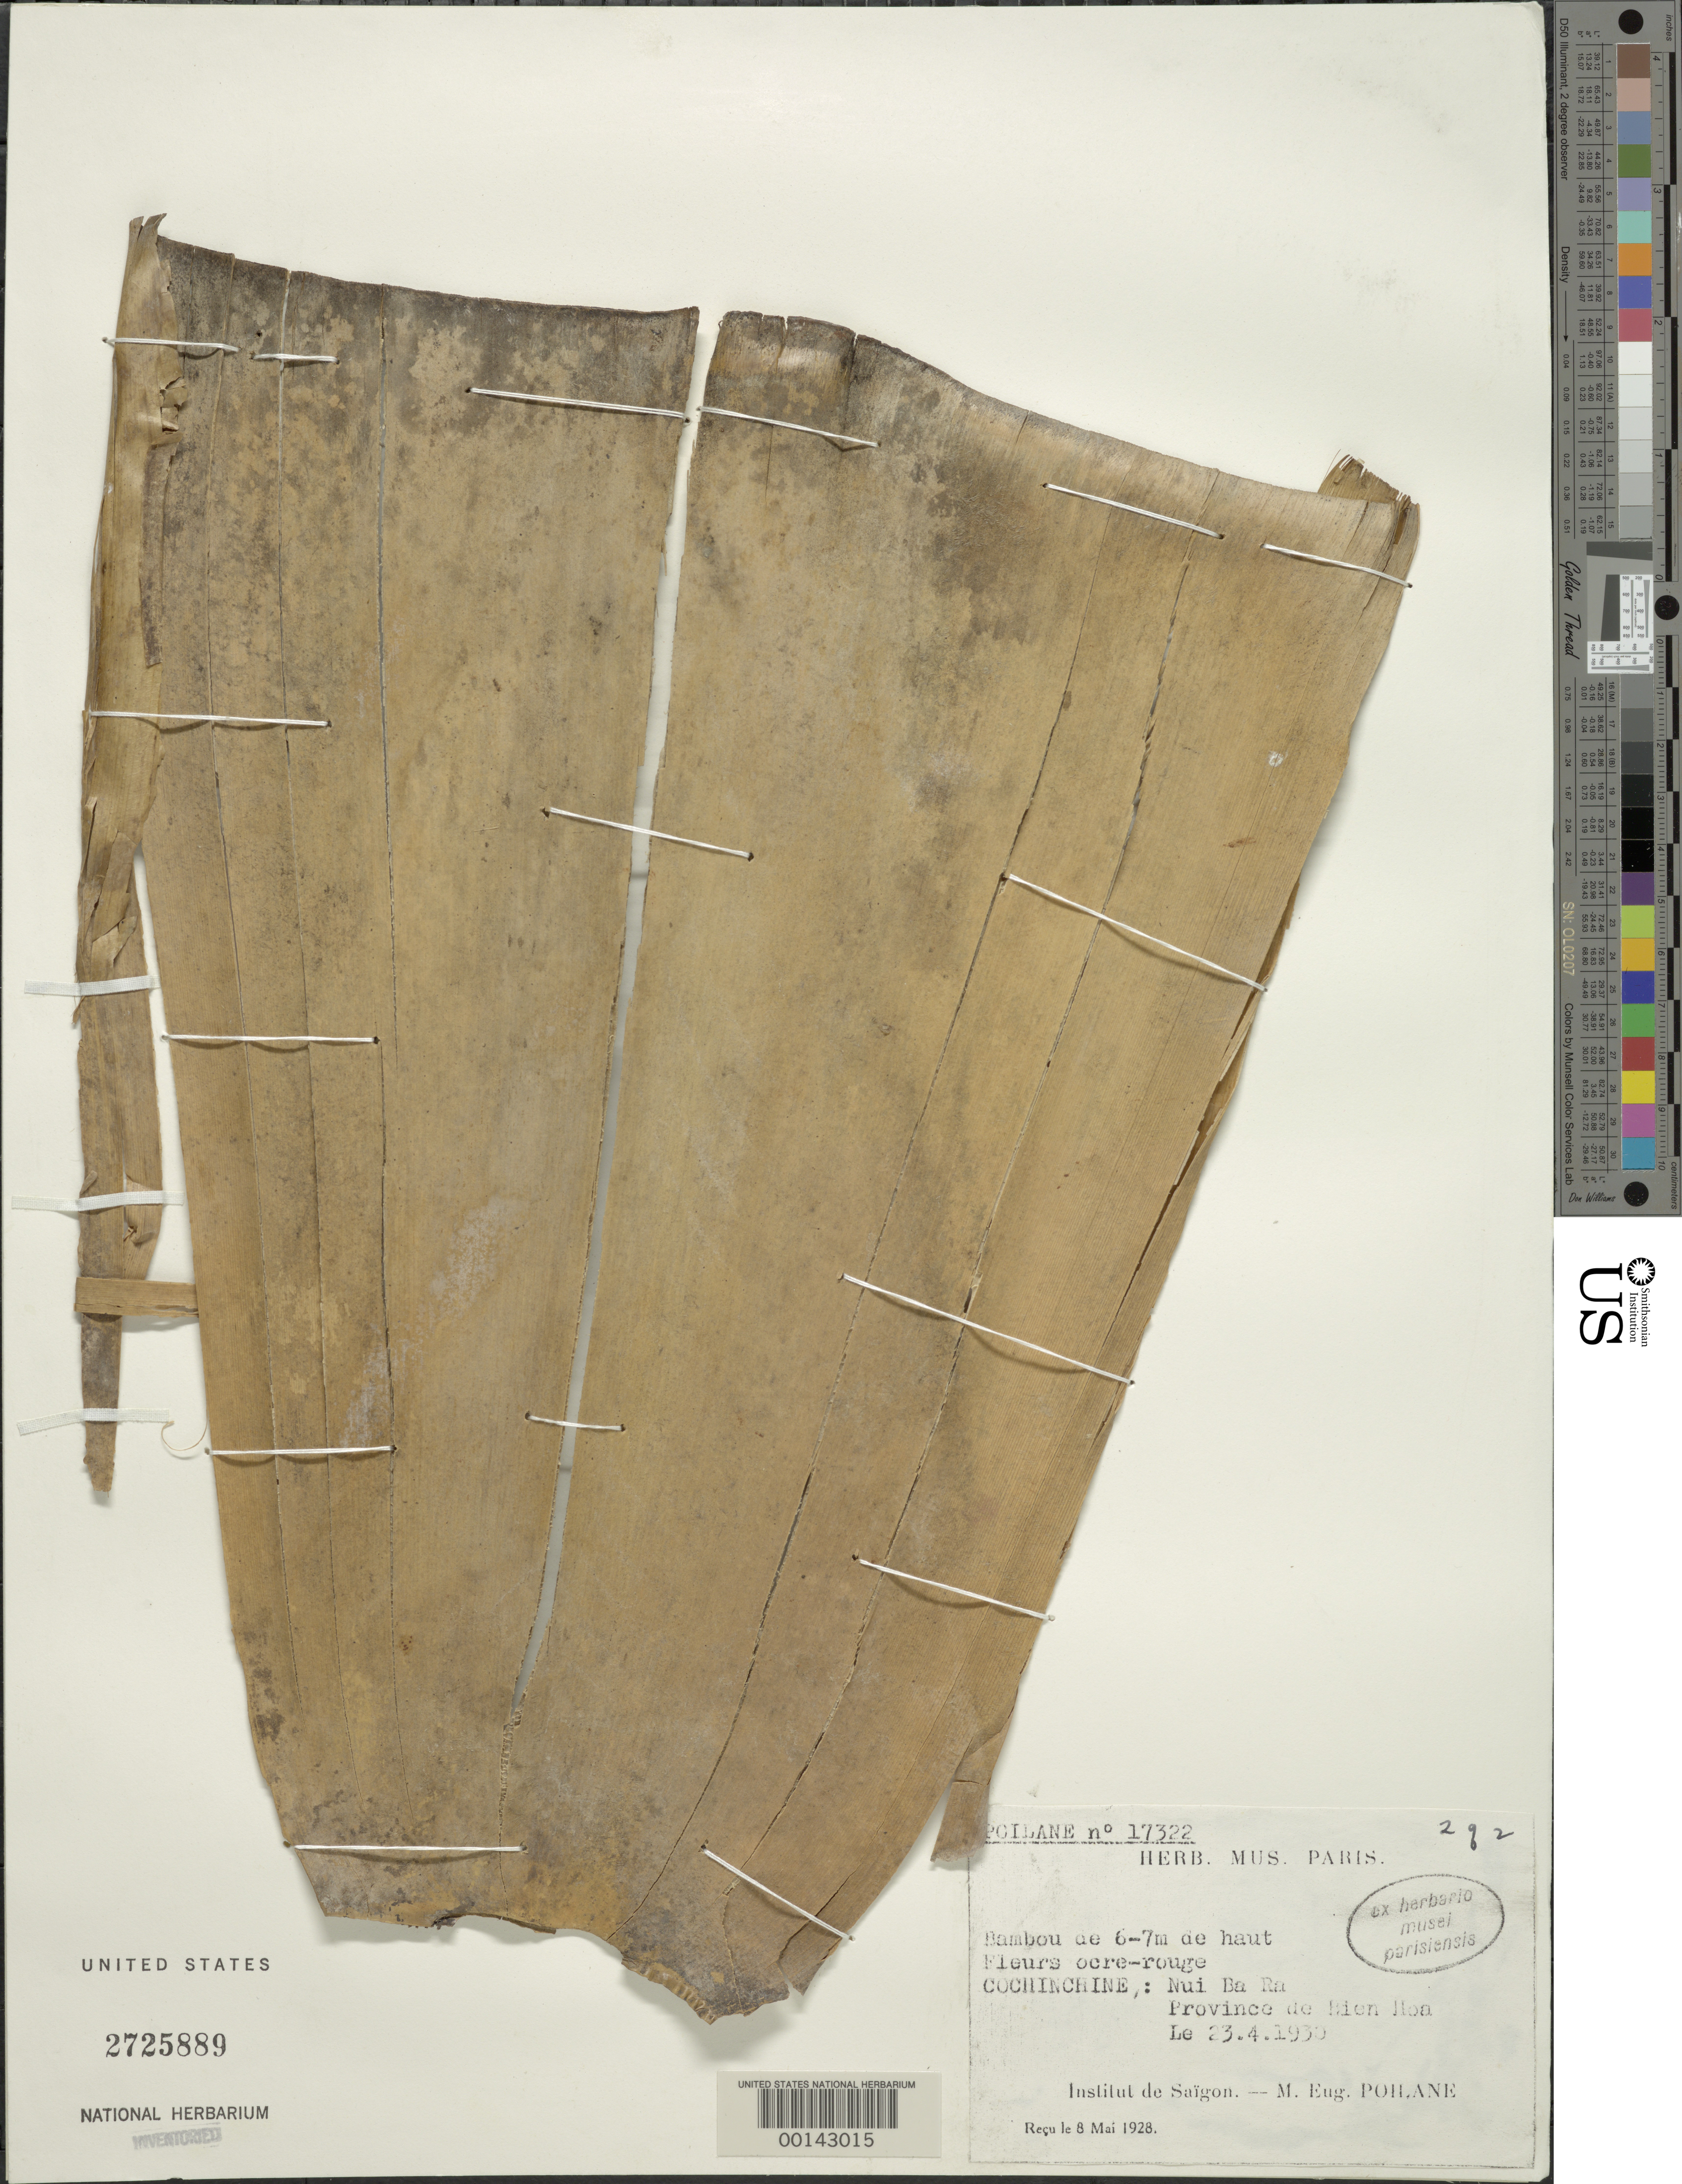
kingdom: Plantae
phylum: Tracheophyta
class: Liliopsida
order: Poales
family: Poaceae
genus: Sinocalamus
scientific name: Sinocalamus sp.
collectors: E. Poilane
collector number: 17322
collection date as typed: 23 Apr 1930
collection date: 1930-04-23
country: Vietnam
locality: Bien hoa, nui ba ra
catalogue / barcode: US 2725889